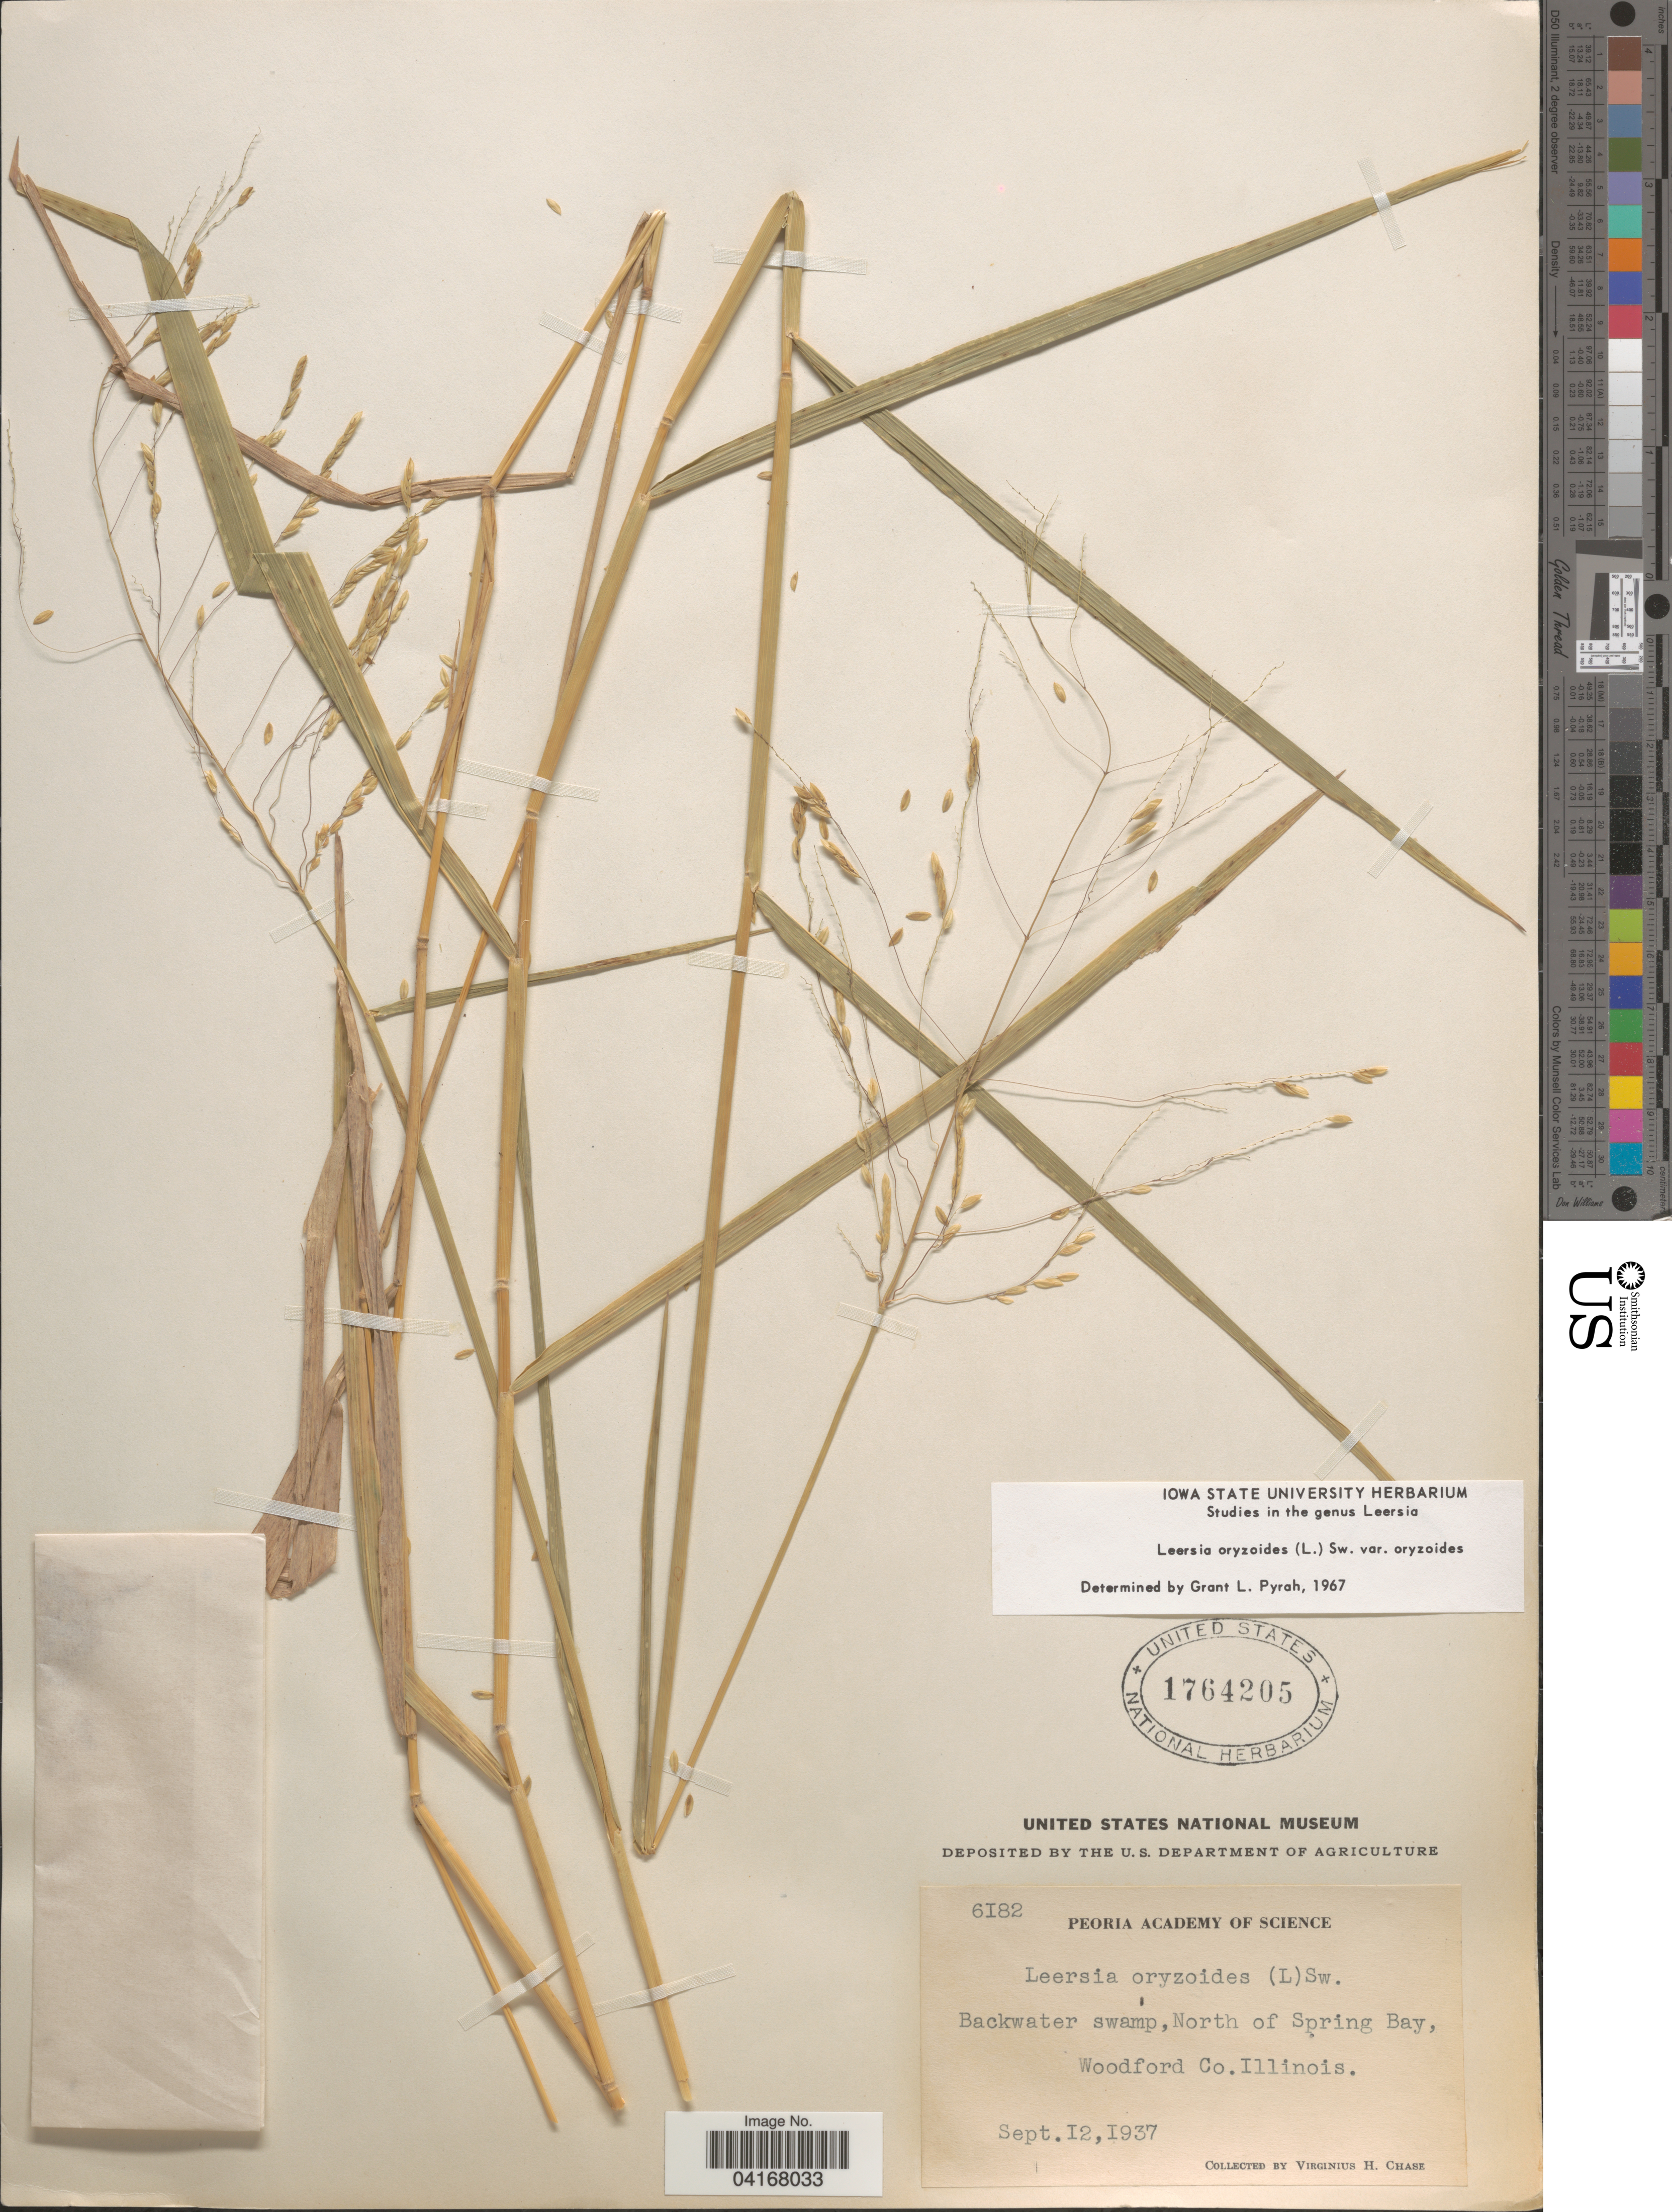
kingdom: Plantae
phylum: Tracheophyta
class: Liliopsida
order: Poales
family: Poaceae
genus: Leersia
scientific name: Leersia oryzoides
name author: (L.) Sw.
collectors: V. H. Chase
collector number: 6182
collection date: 1937-09-12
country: United States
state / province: Illinois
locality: Backwater swamp, North of Spring Bay, Woodford Co.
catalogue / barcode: US 1764205